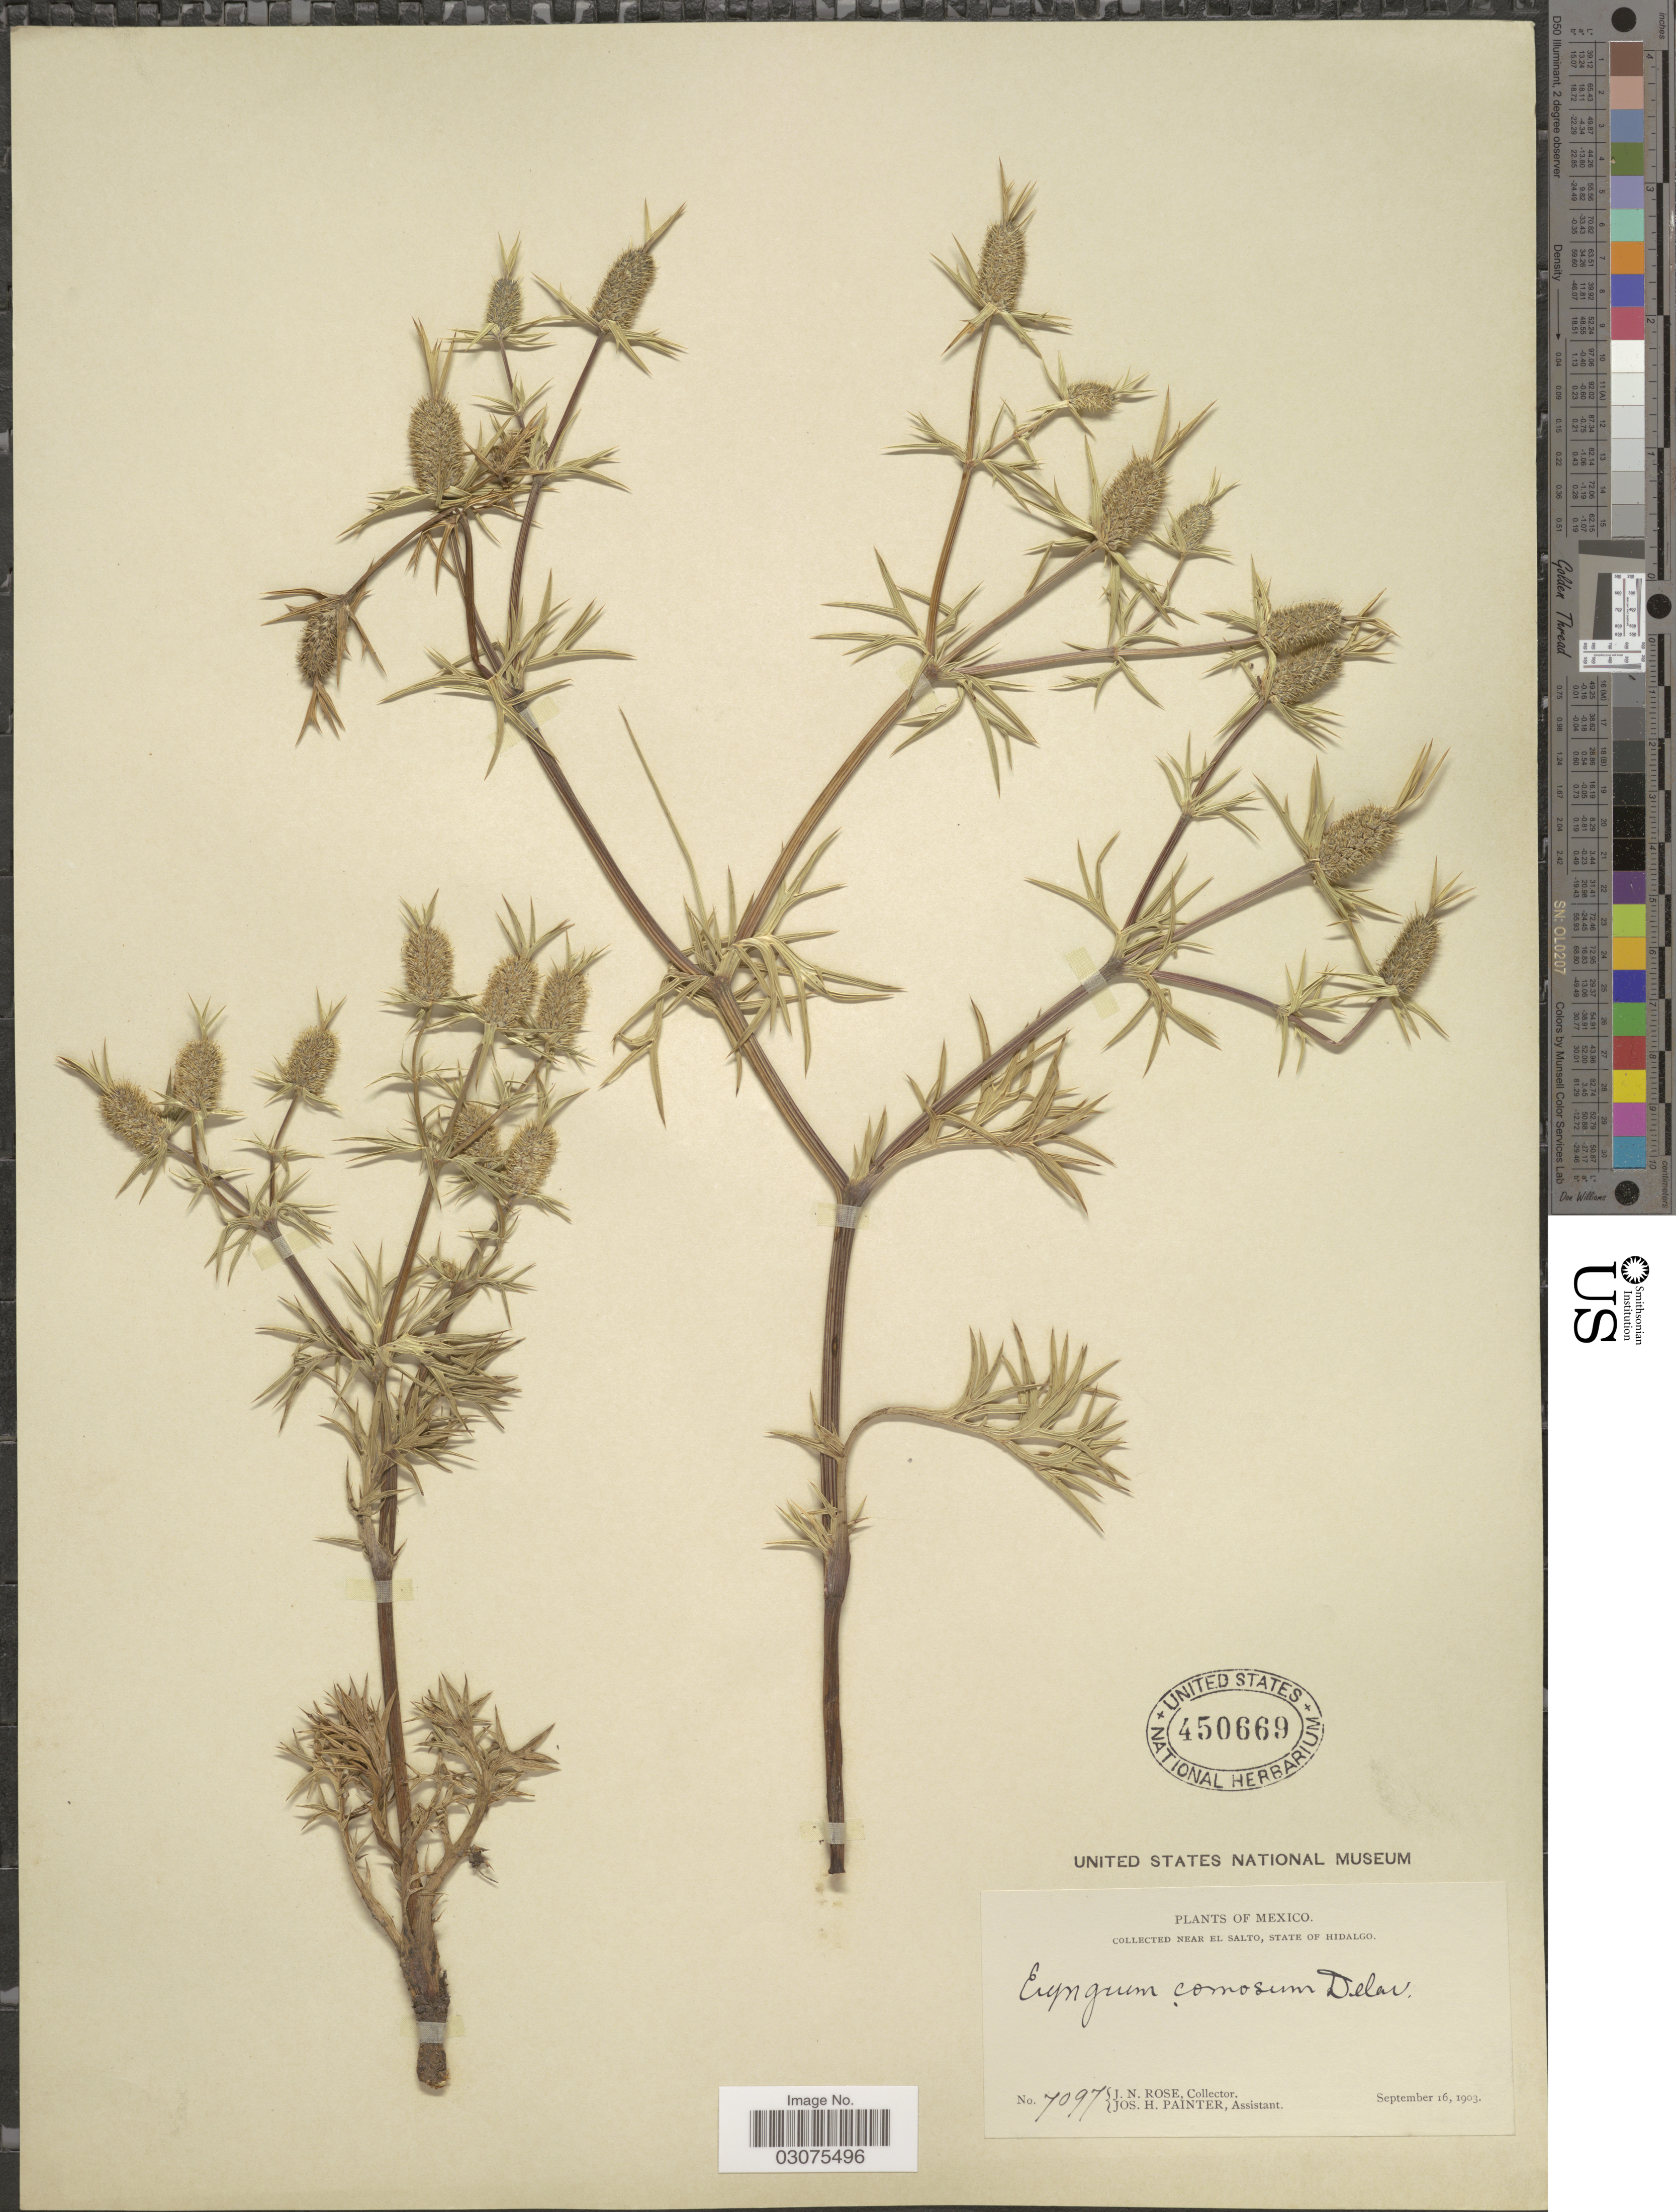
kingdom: Plantae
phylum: Tracheophyta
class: Magnoliopsida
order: Apiales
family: Apiaceae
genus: Eryngium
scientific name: Eryngium comosum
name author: F. Delaroche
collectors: J. N. Rose & J. H. Painter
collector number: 7097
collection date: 1903-09-16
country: Mexico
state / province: Hidalgo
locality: Near El Salto.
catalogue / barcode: US 450669